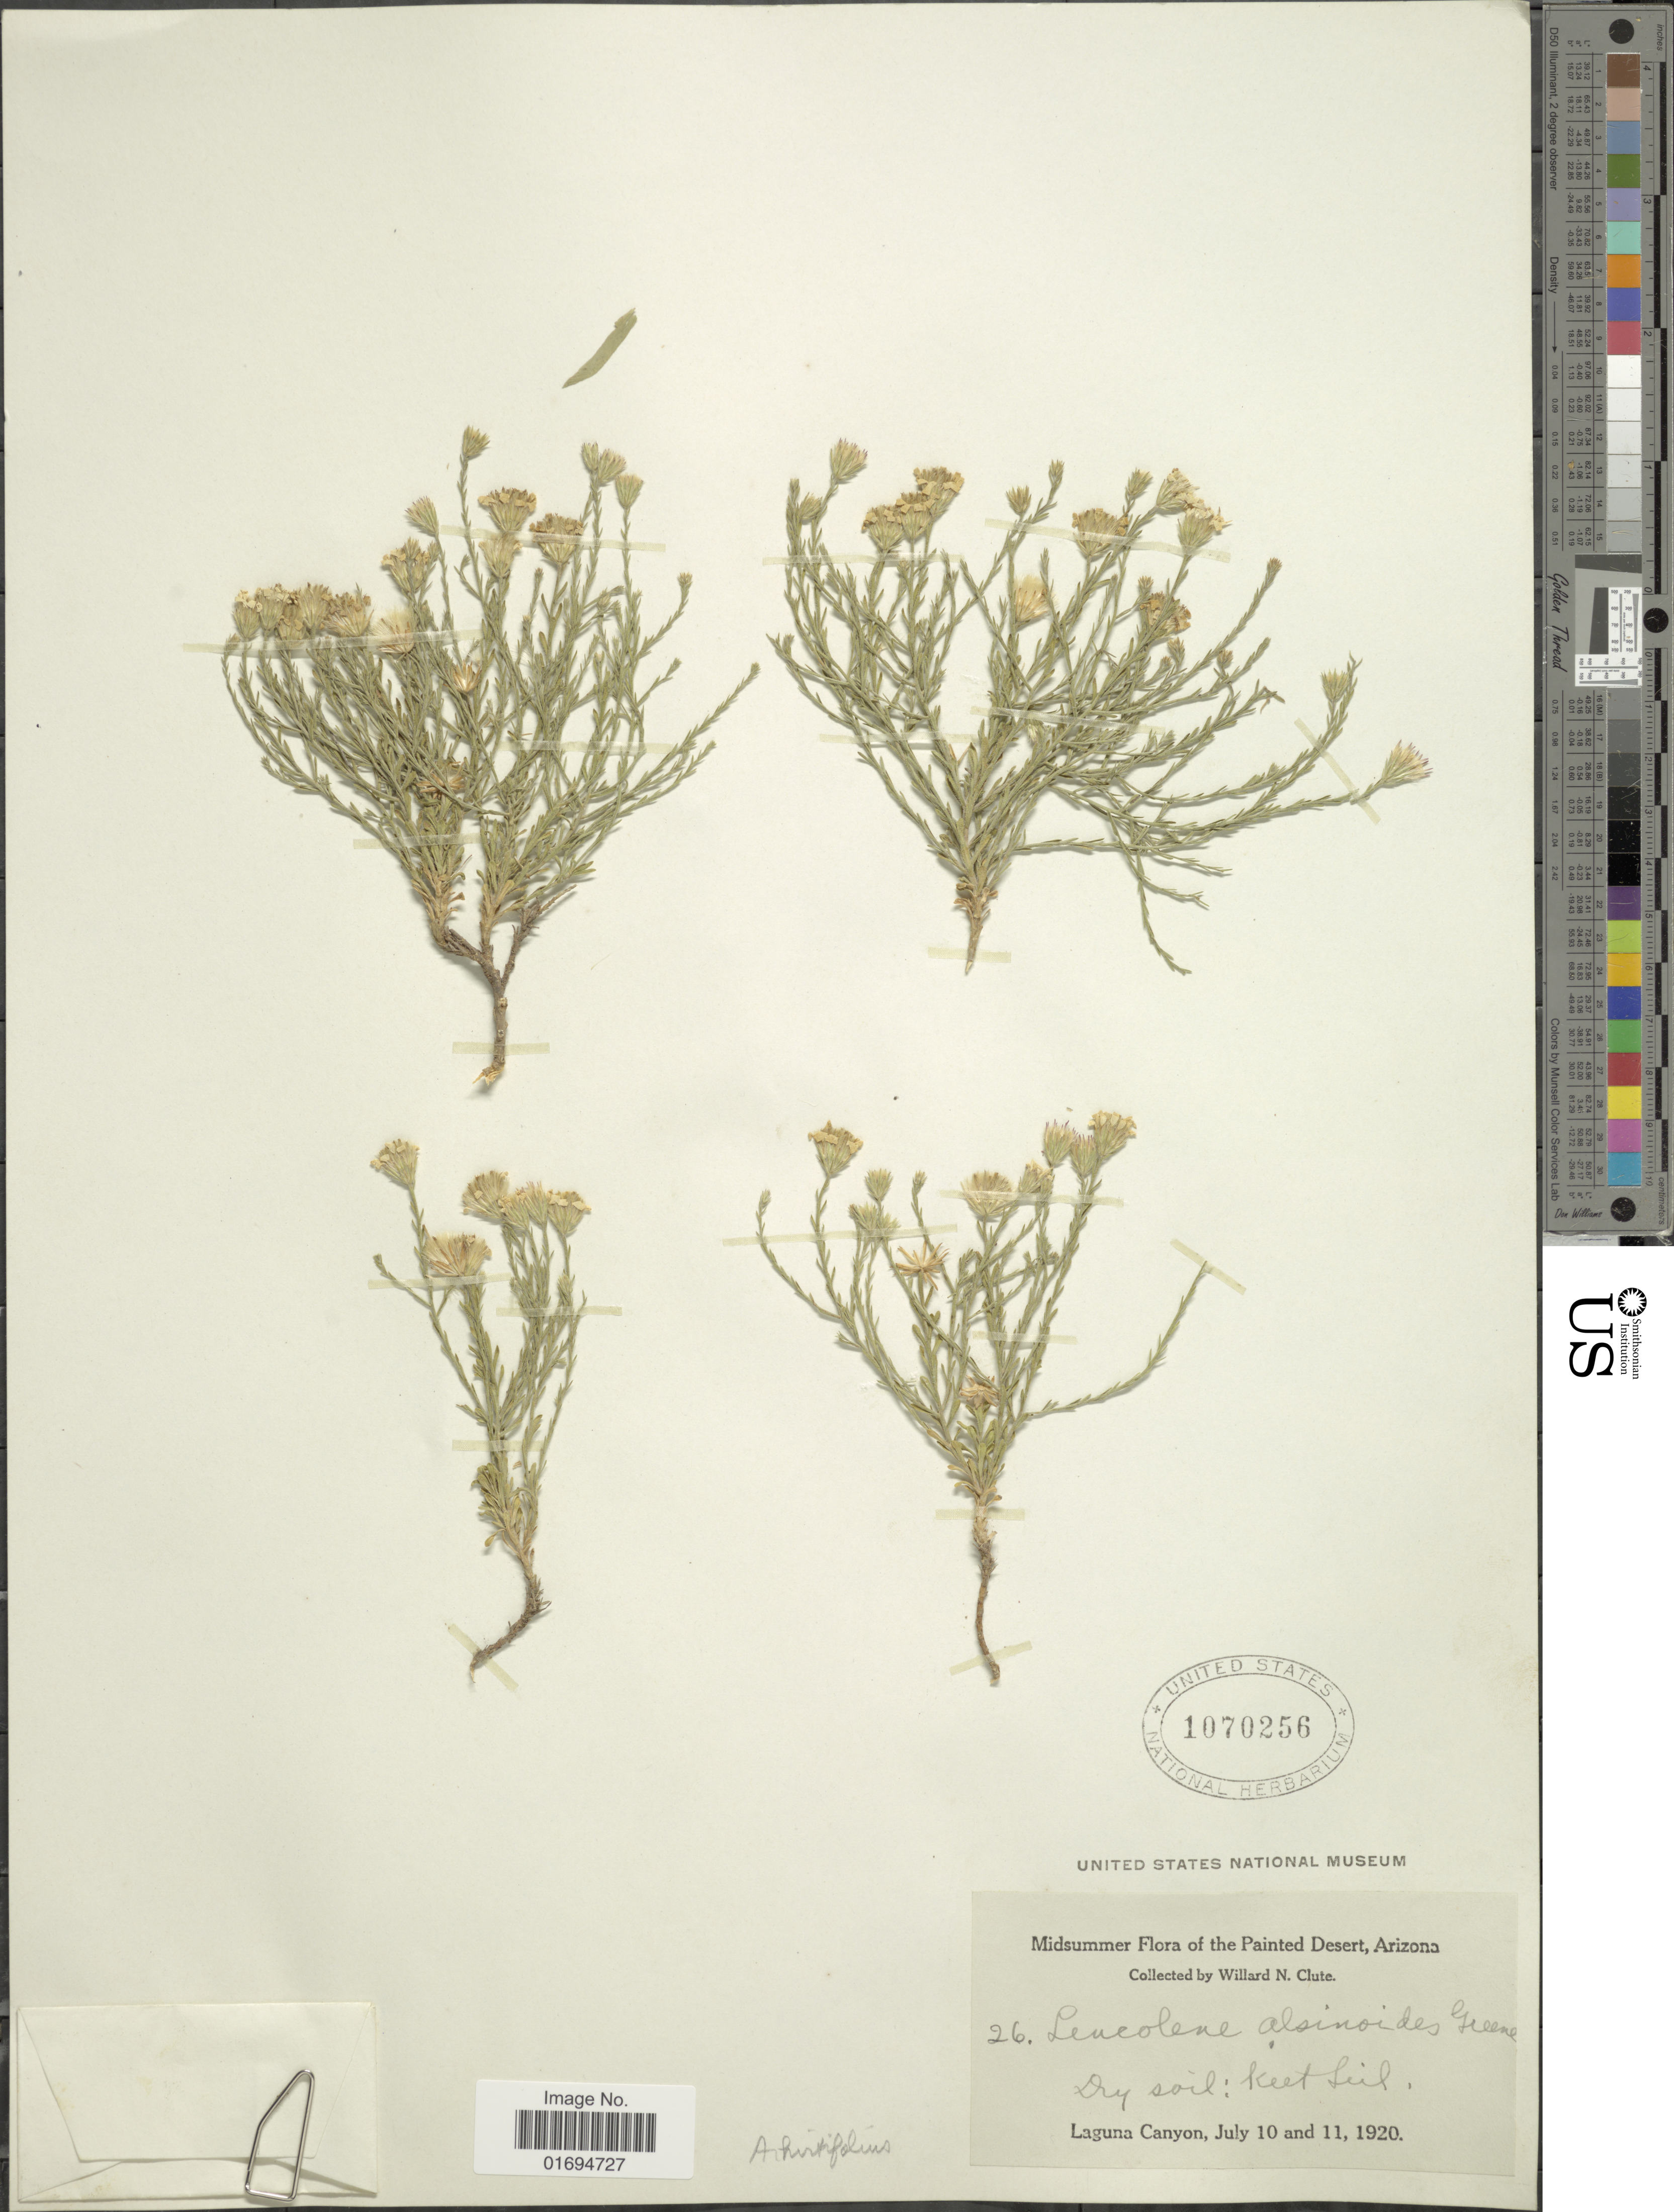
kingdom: Plantae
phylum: Tracheophyta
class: Magnoliopsida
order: Asterales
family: Asteraceae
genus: Chaetopappa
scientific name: Chaetopappa ericoides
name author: (Torr.) G.L. Nesom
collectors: W. N. Clute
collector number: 26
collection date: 1920-07-10/1920-07-11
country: United States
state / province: Arizona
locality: Painted Desert, Laguna Canyon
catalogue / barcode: US 1070256